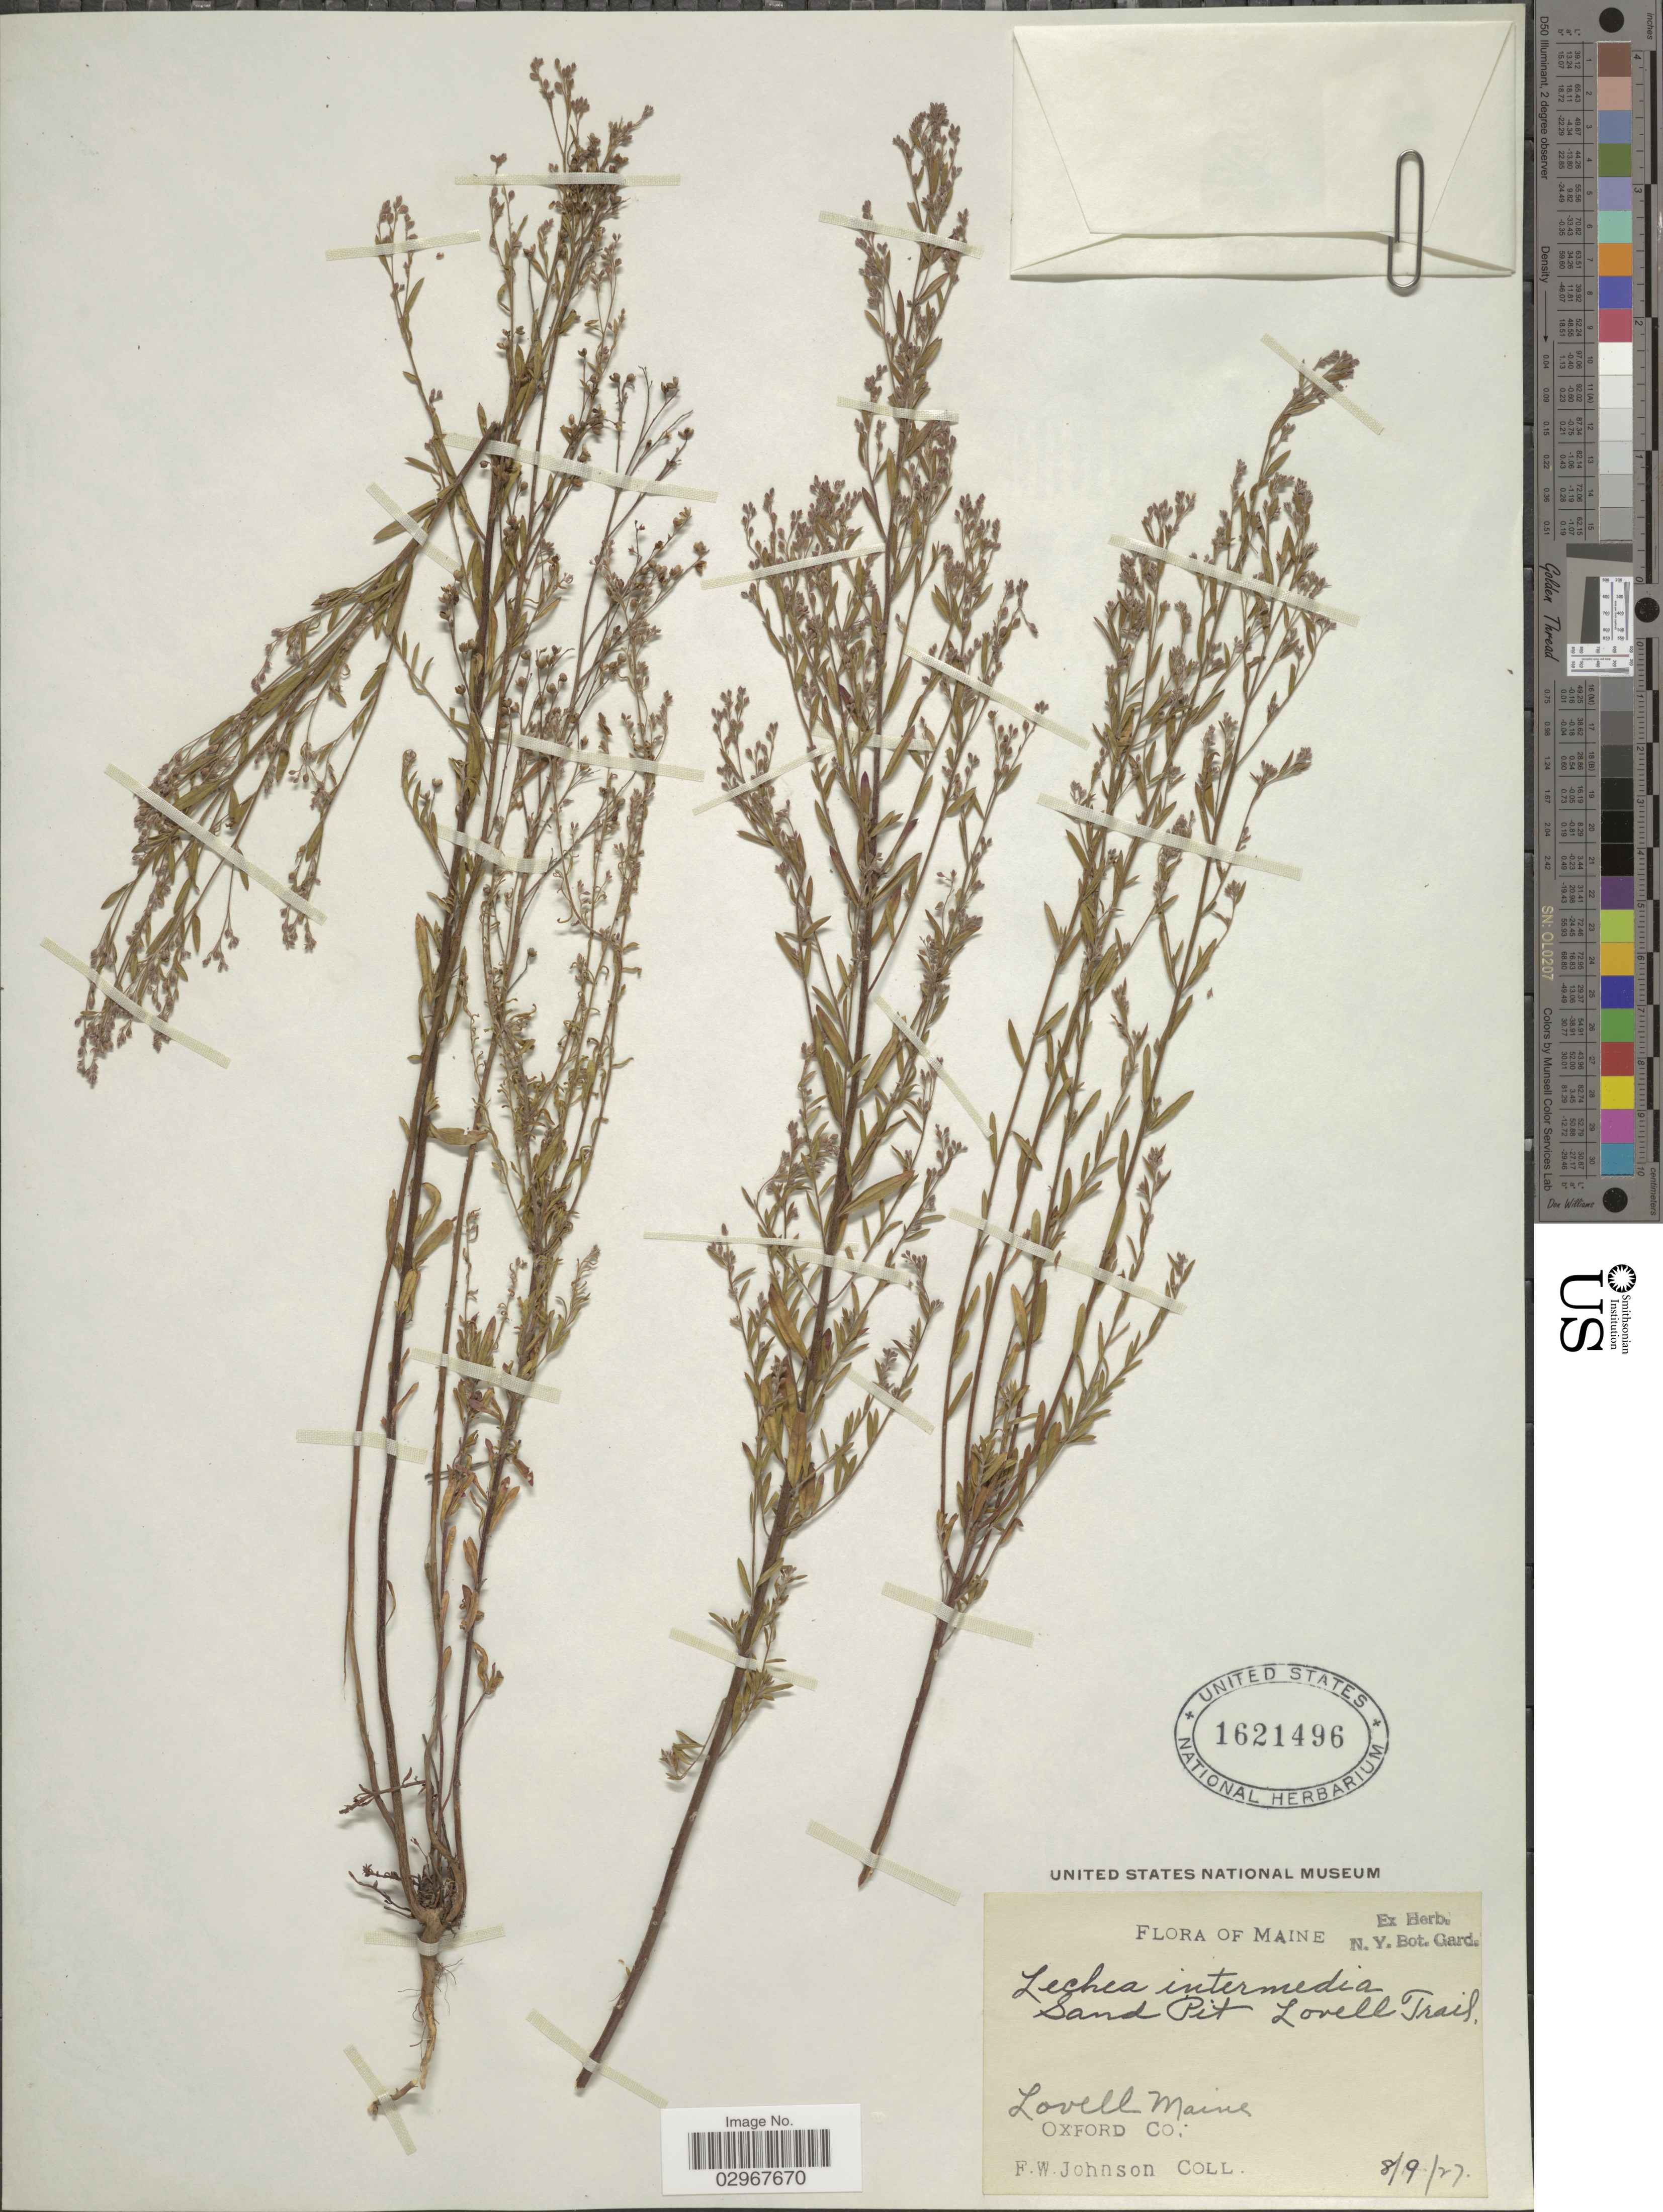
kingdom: Plantae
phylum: Tracheophyta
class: Magnoliopsida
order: Malvales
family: Cistaceae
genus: Lechea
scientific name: Lechea intermedia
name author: Legg. ex Britton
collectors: F. W. Johnson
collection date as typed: Transcribed d/m/y: 9/8/27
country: United States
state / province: Maine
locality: Lovell Maine. Oxford Co.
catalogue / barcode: US 1621496